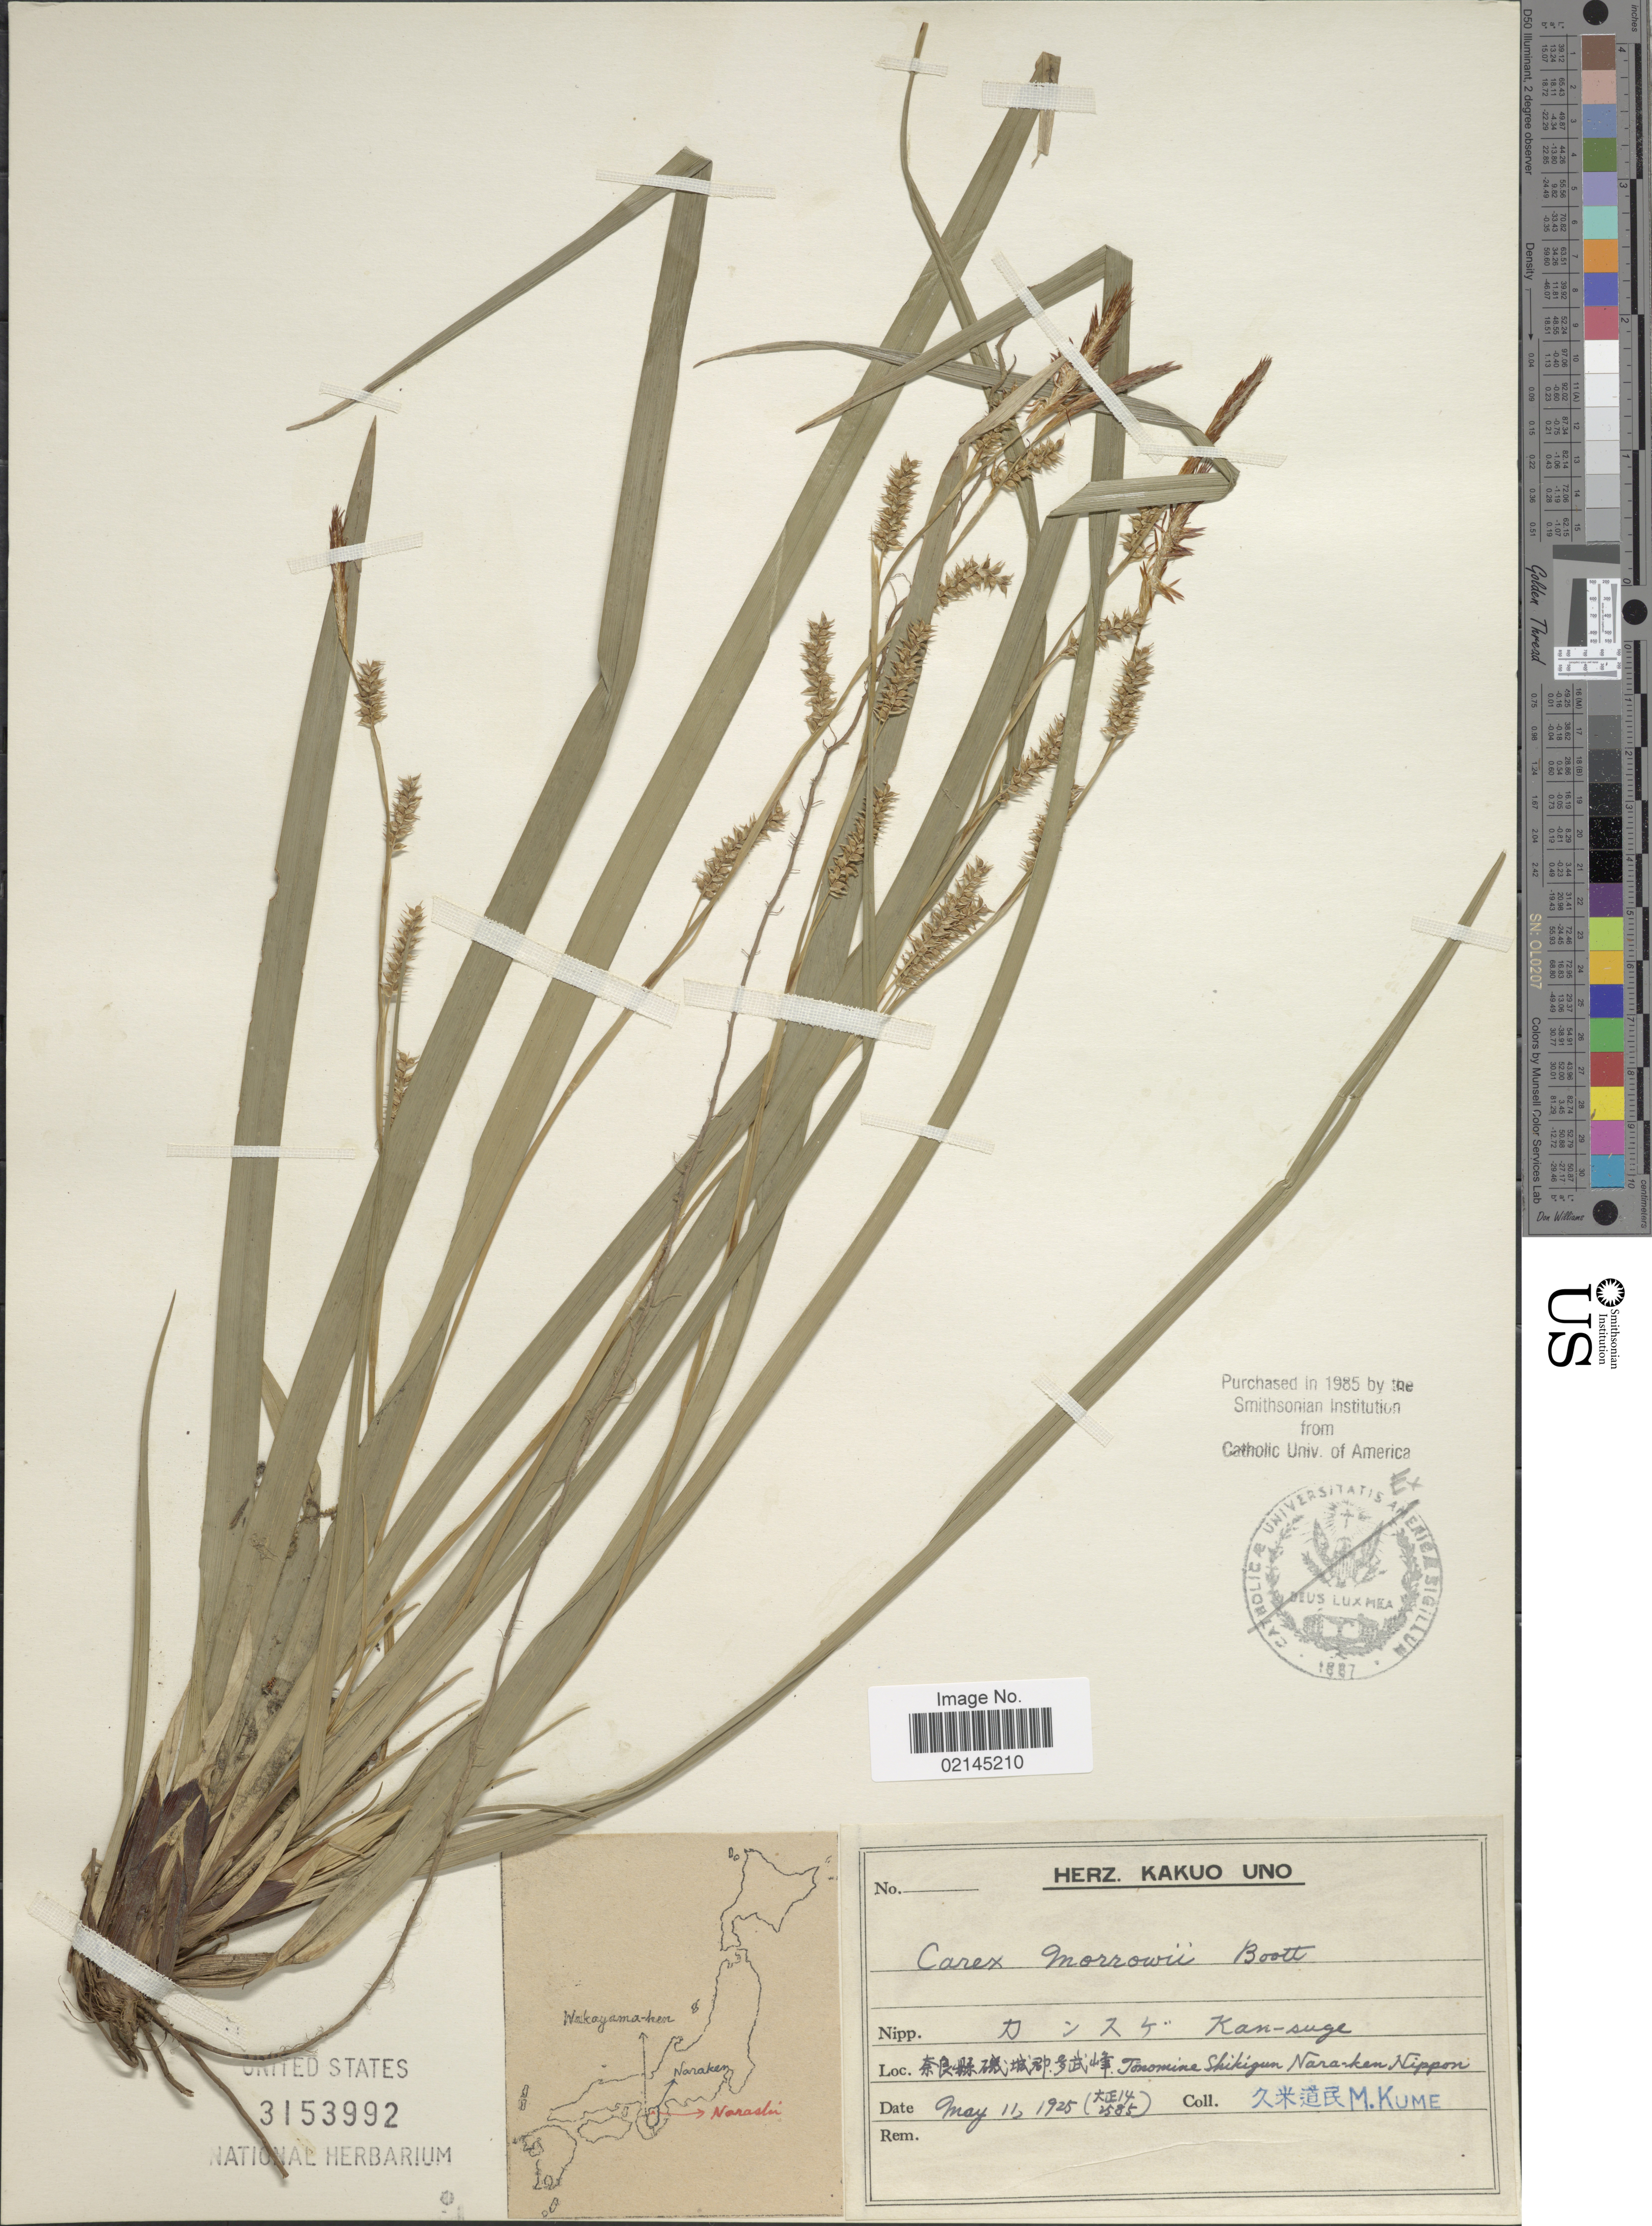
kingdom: Plantae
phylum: Tracheophyta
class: Liliopsida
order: Poales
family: Cyperaceae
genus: Carex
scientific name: Carex morrowii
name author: Boott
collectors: M. Kume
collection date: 1925-05-11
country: Japan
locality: Tonomina Shikigun Nara-ken Nippon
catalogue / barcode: US 3153992